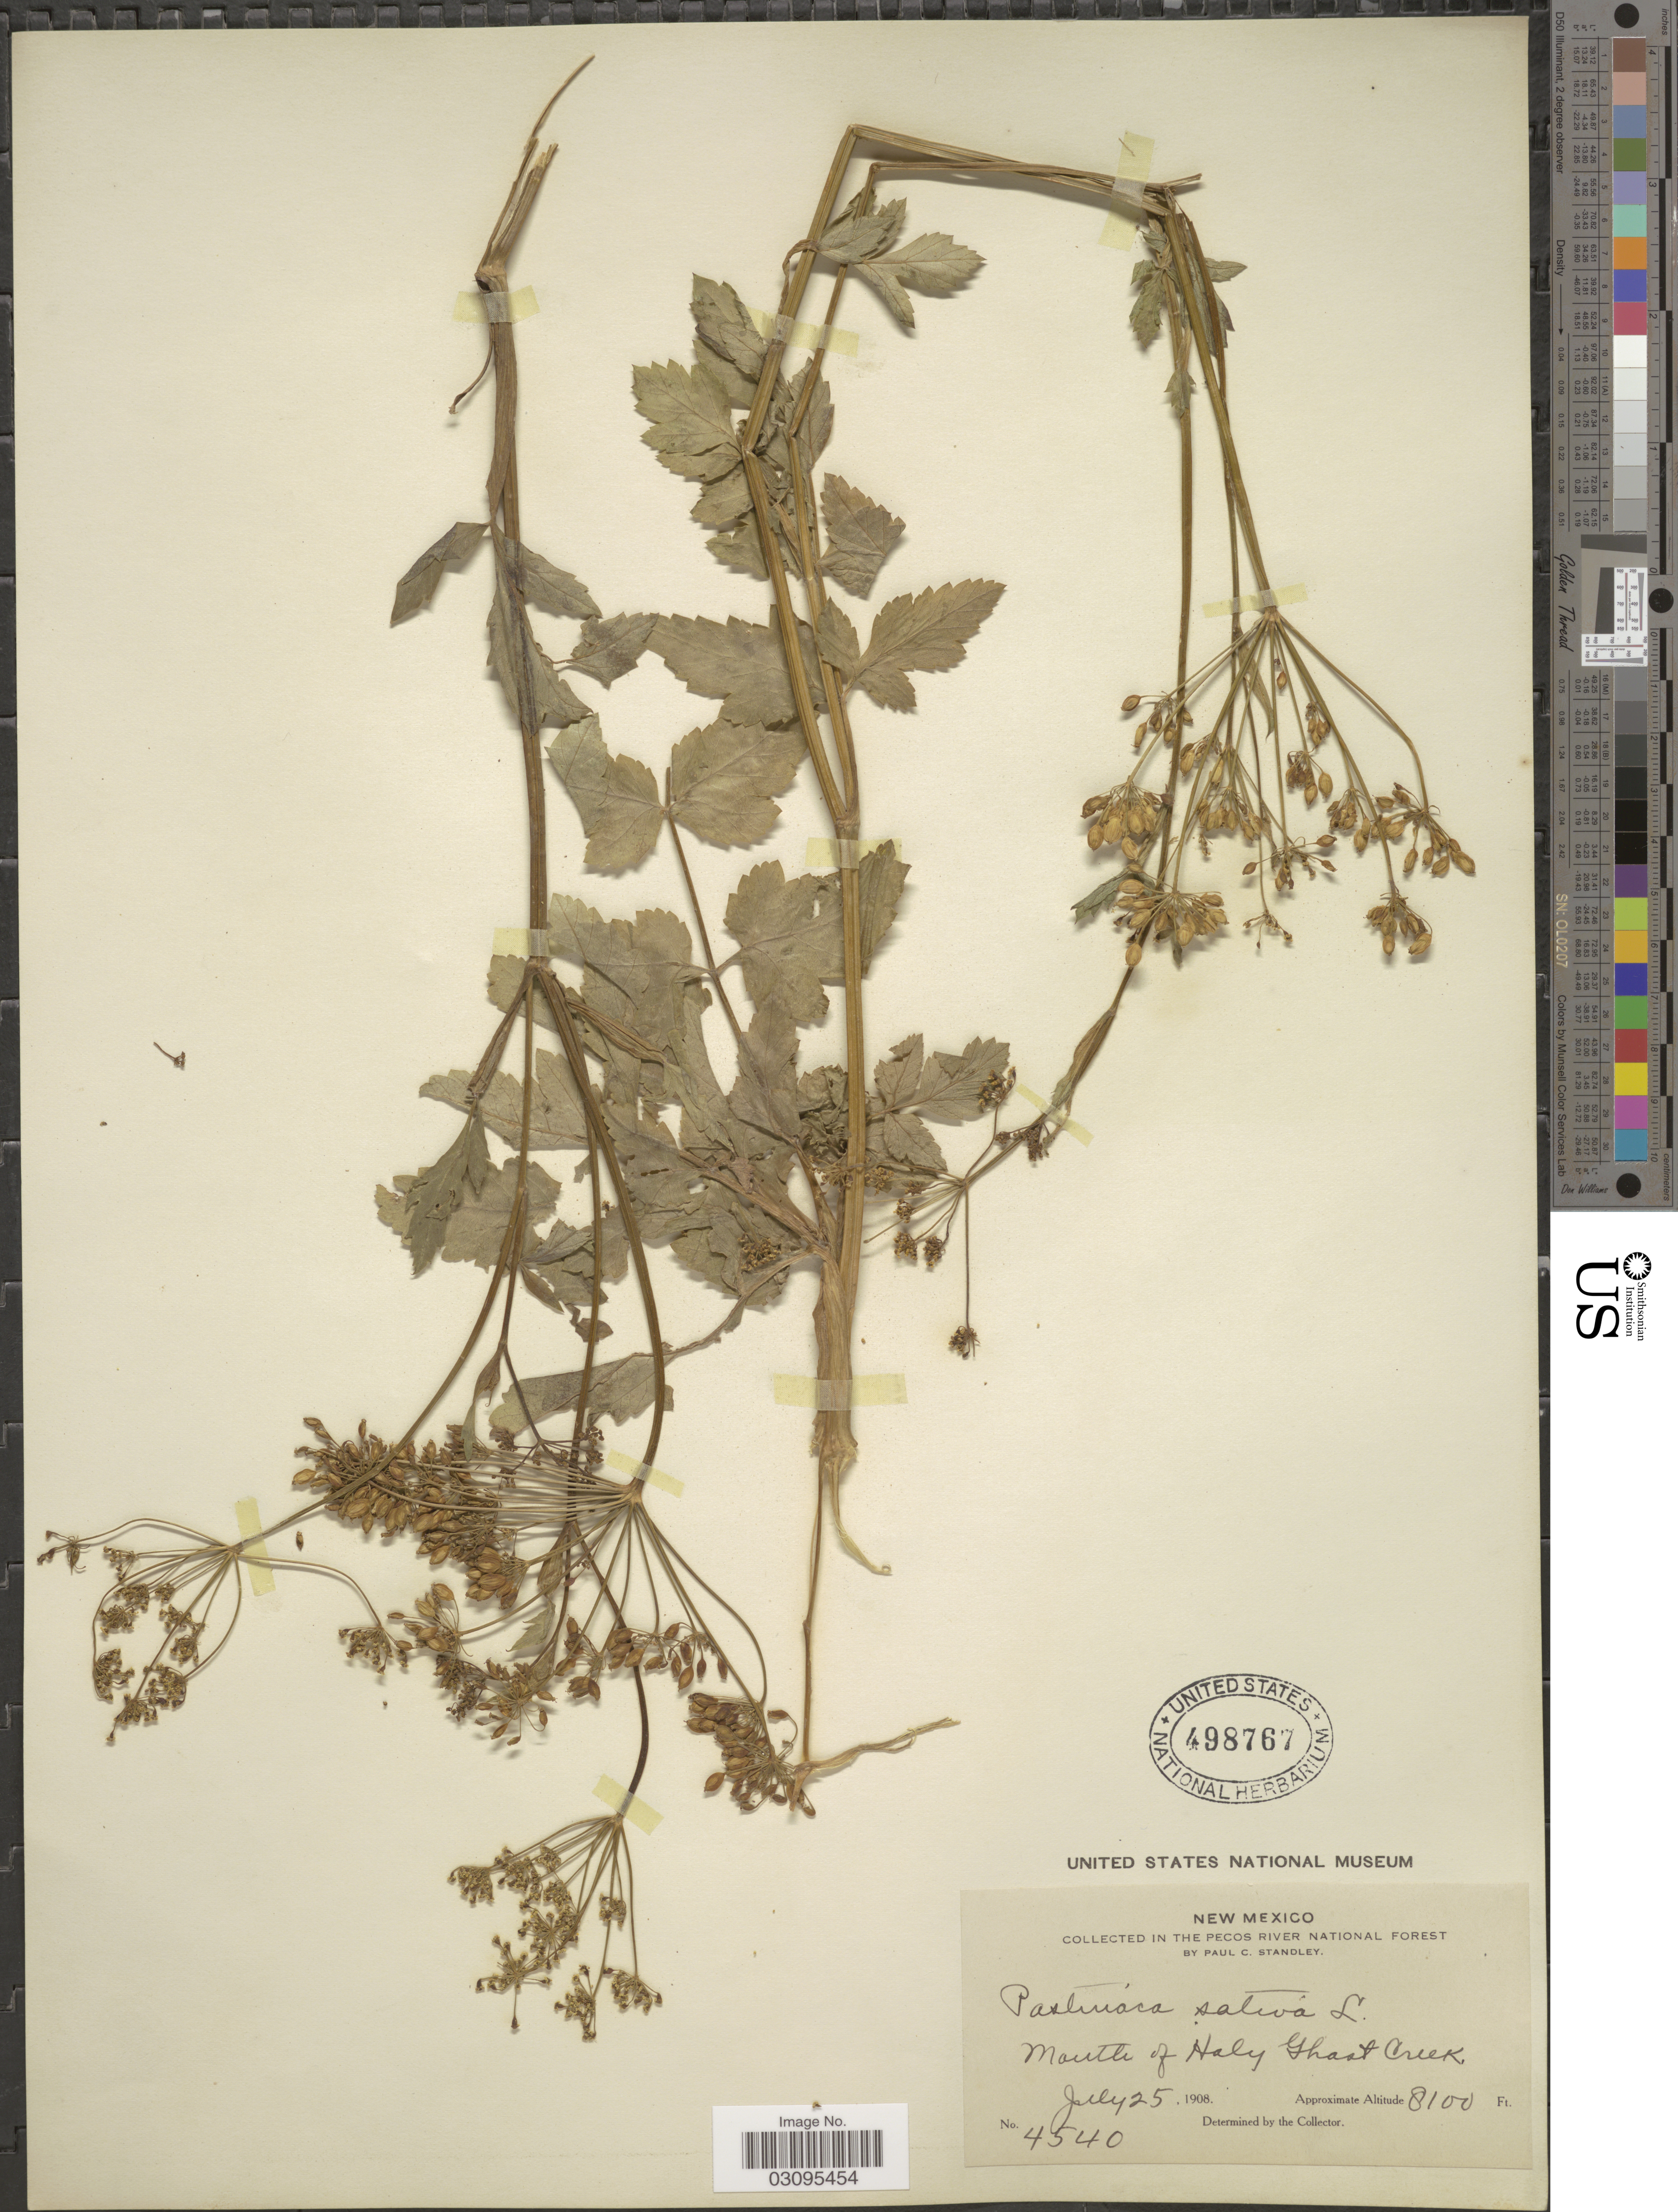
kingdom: Plantae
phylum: Tracheophyta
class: Magnoliopsida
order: Apiales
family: Apiaceae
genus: Pastinaca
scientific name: Pastinaca sativa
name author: L.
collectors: P. C. Standley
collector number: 4540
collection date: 1908-07-25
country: United States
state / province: New Mexico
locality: In The Pecos River National Forest, Mouth of Haly Ghast Creek.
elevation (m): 2469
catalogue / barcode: US 498767